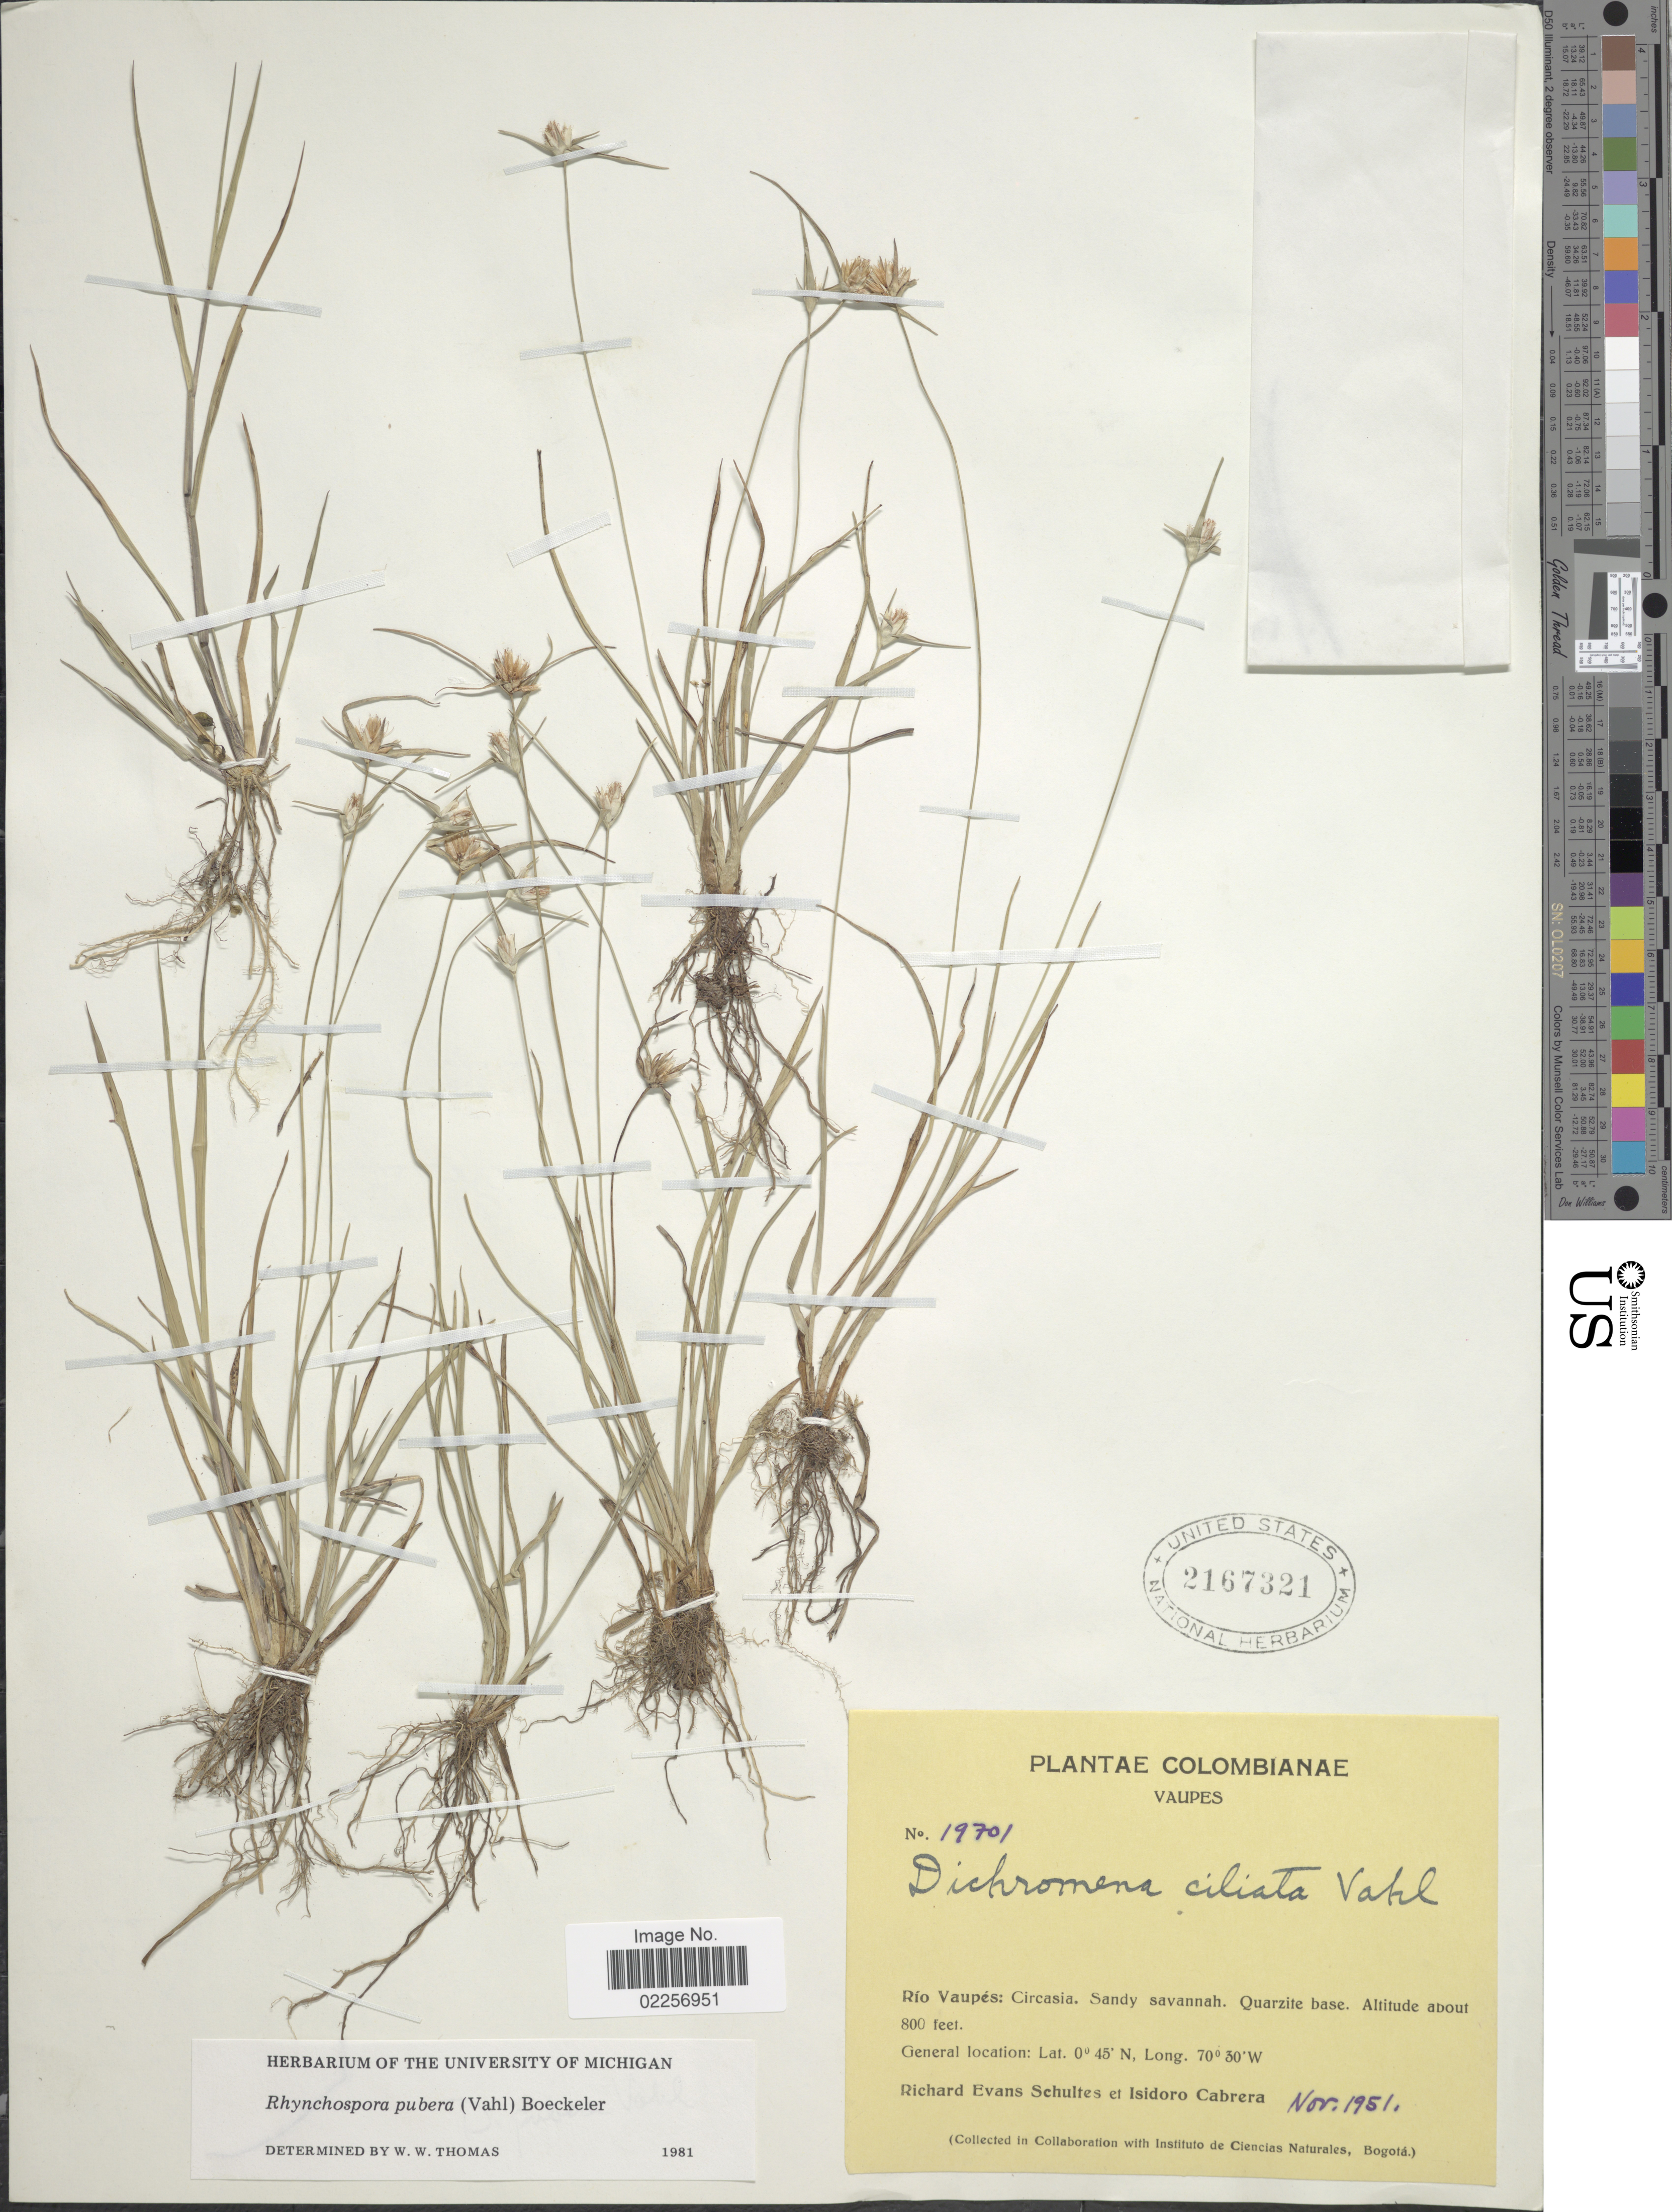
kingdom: Plantae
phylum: Tracheophyta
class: Liliopsida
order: Poales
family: Cyperaceae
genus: Rhynchospora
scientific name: Rhynchospora pubera subsp. pubera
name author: (Vahl) Boeckeler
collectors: R. E. Schultes & I. Cabrera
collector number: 19701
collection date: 1951-11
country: Colombia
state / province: Vaupés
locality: Rio Vaupes: Circasia.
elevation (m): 244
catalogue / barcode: US 2167321